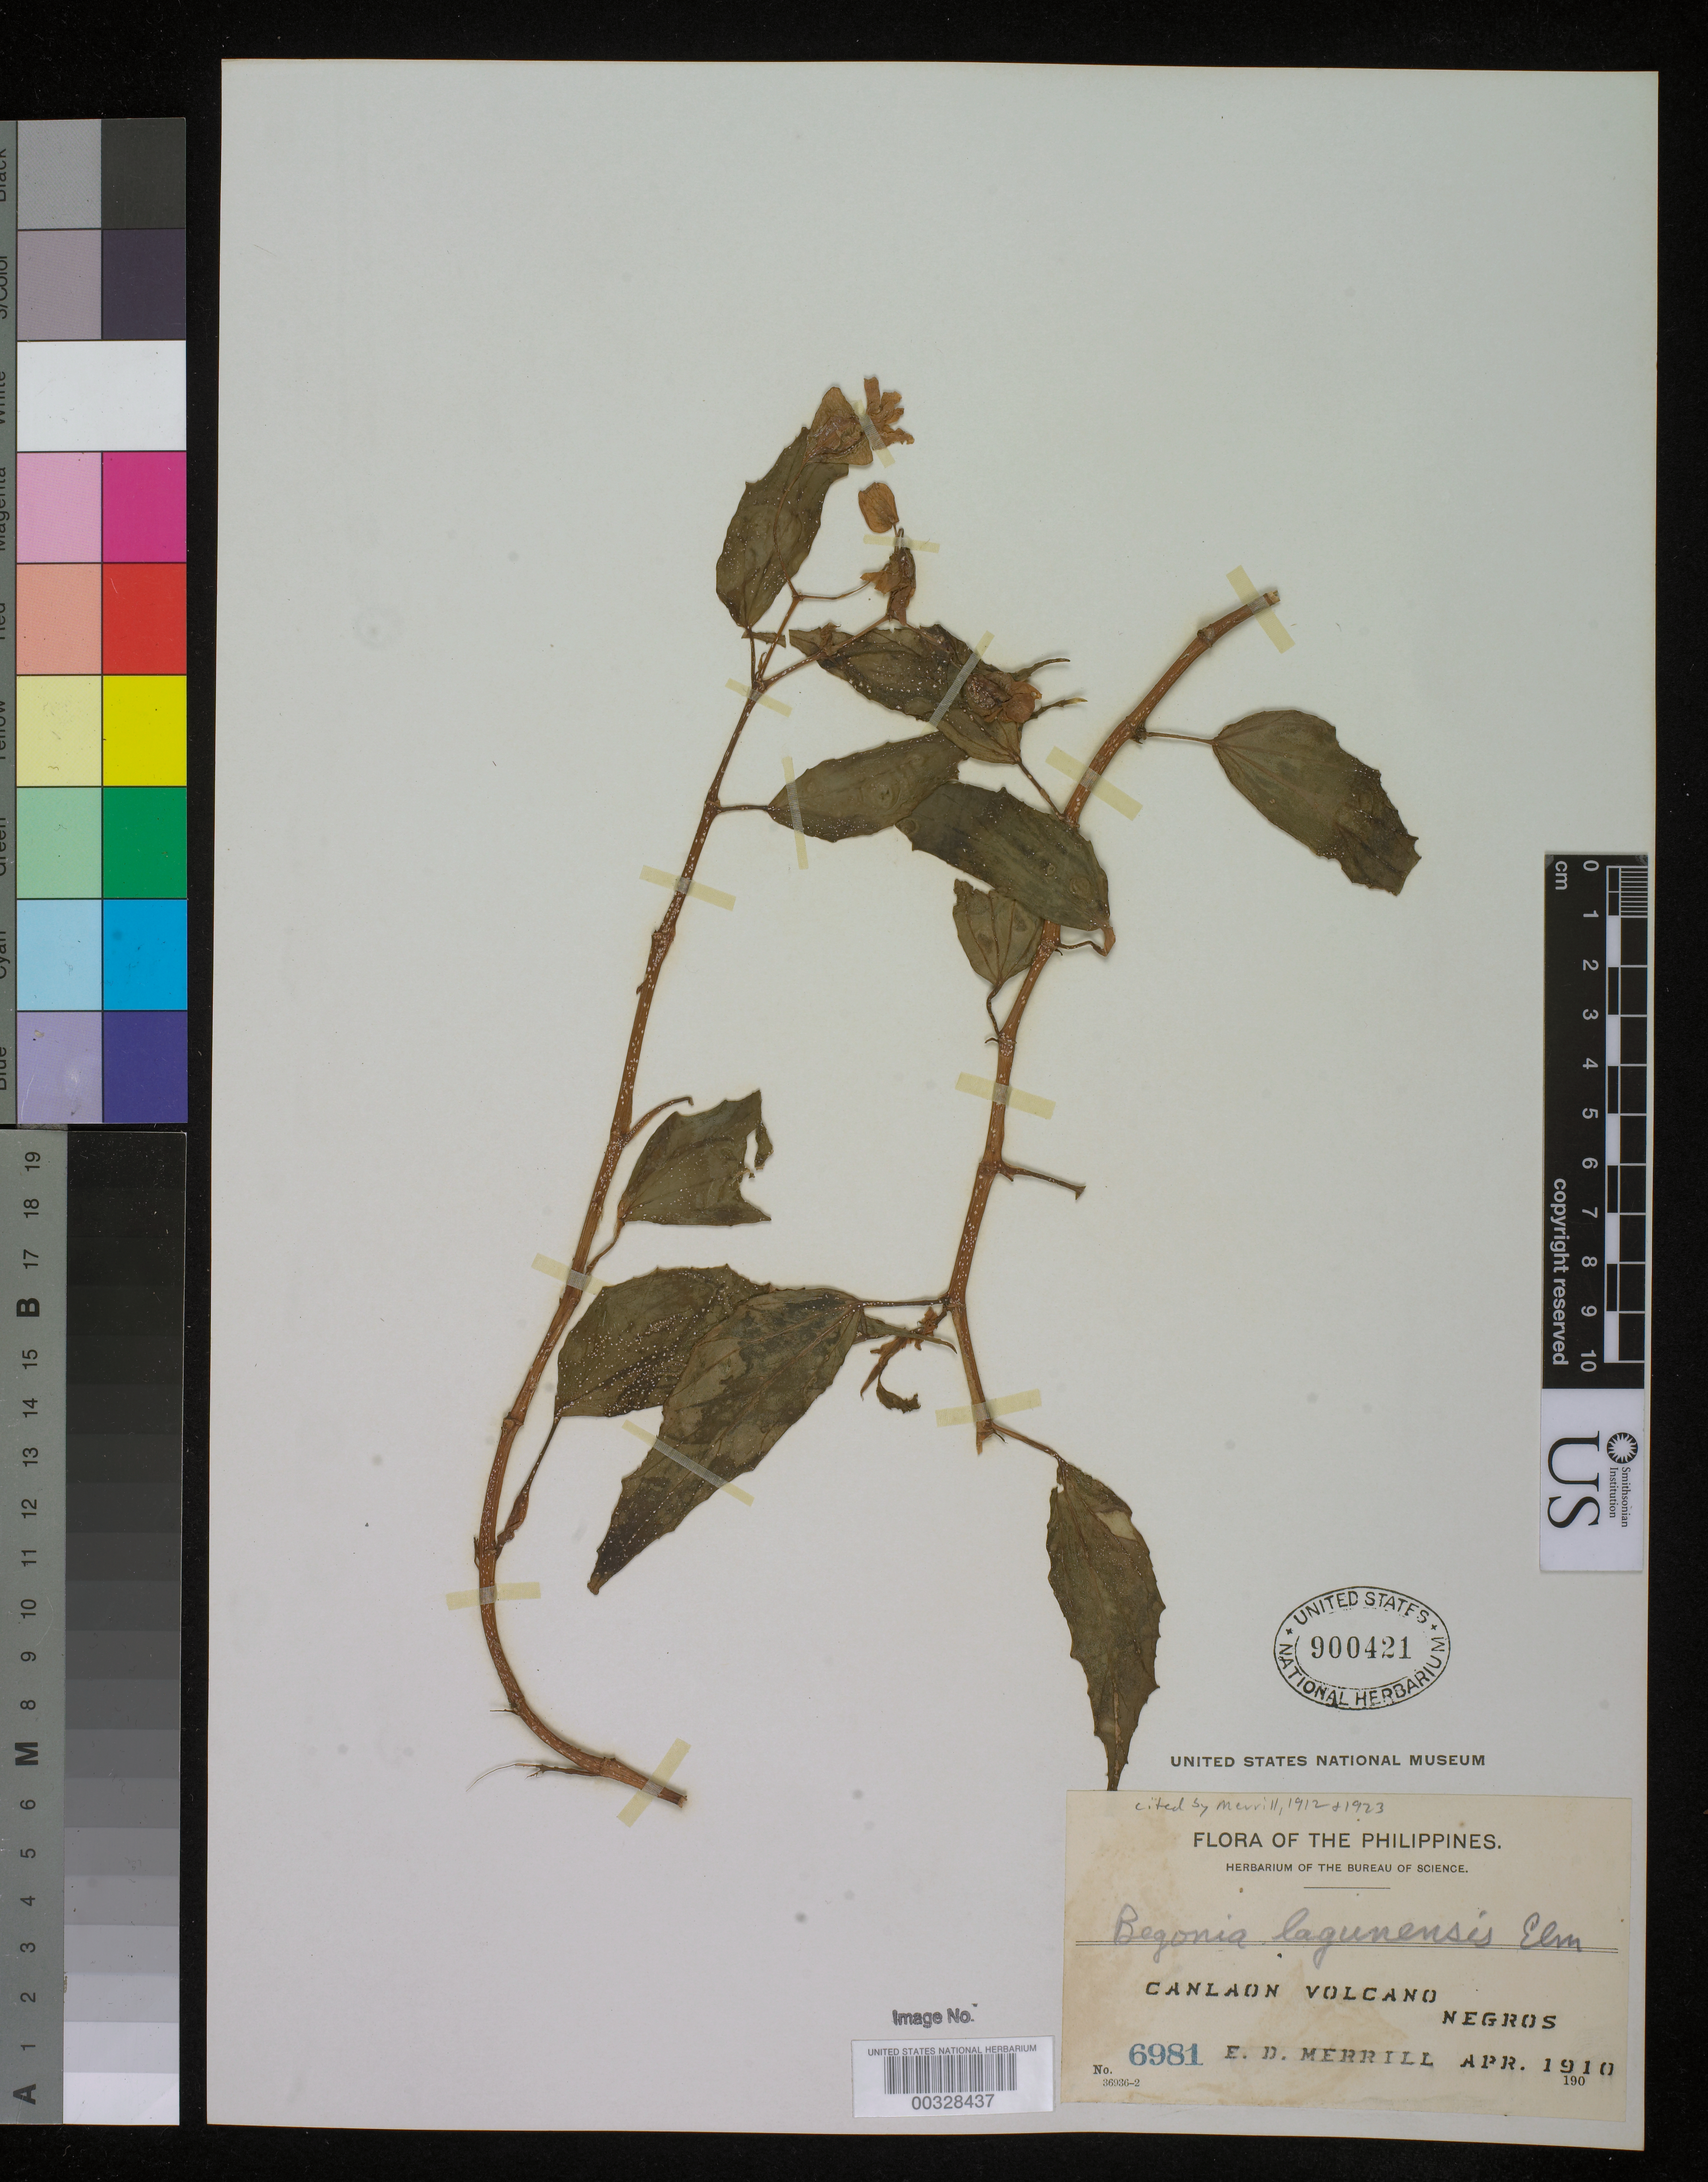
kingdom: Plantae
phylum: Tracheophyta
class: Magnoliopsida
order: Cucurbitales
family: Begoniaceae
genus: Begonia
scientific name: Begonia lagunensis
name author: Elmer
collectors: E. D. Merrill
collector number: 6981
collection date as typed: Apr 1910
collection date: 1910-04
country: Philippines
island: Negros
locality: Canlaon volcano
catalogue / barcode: US 900421